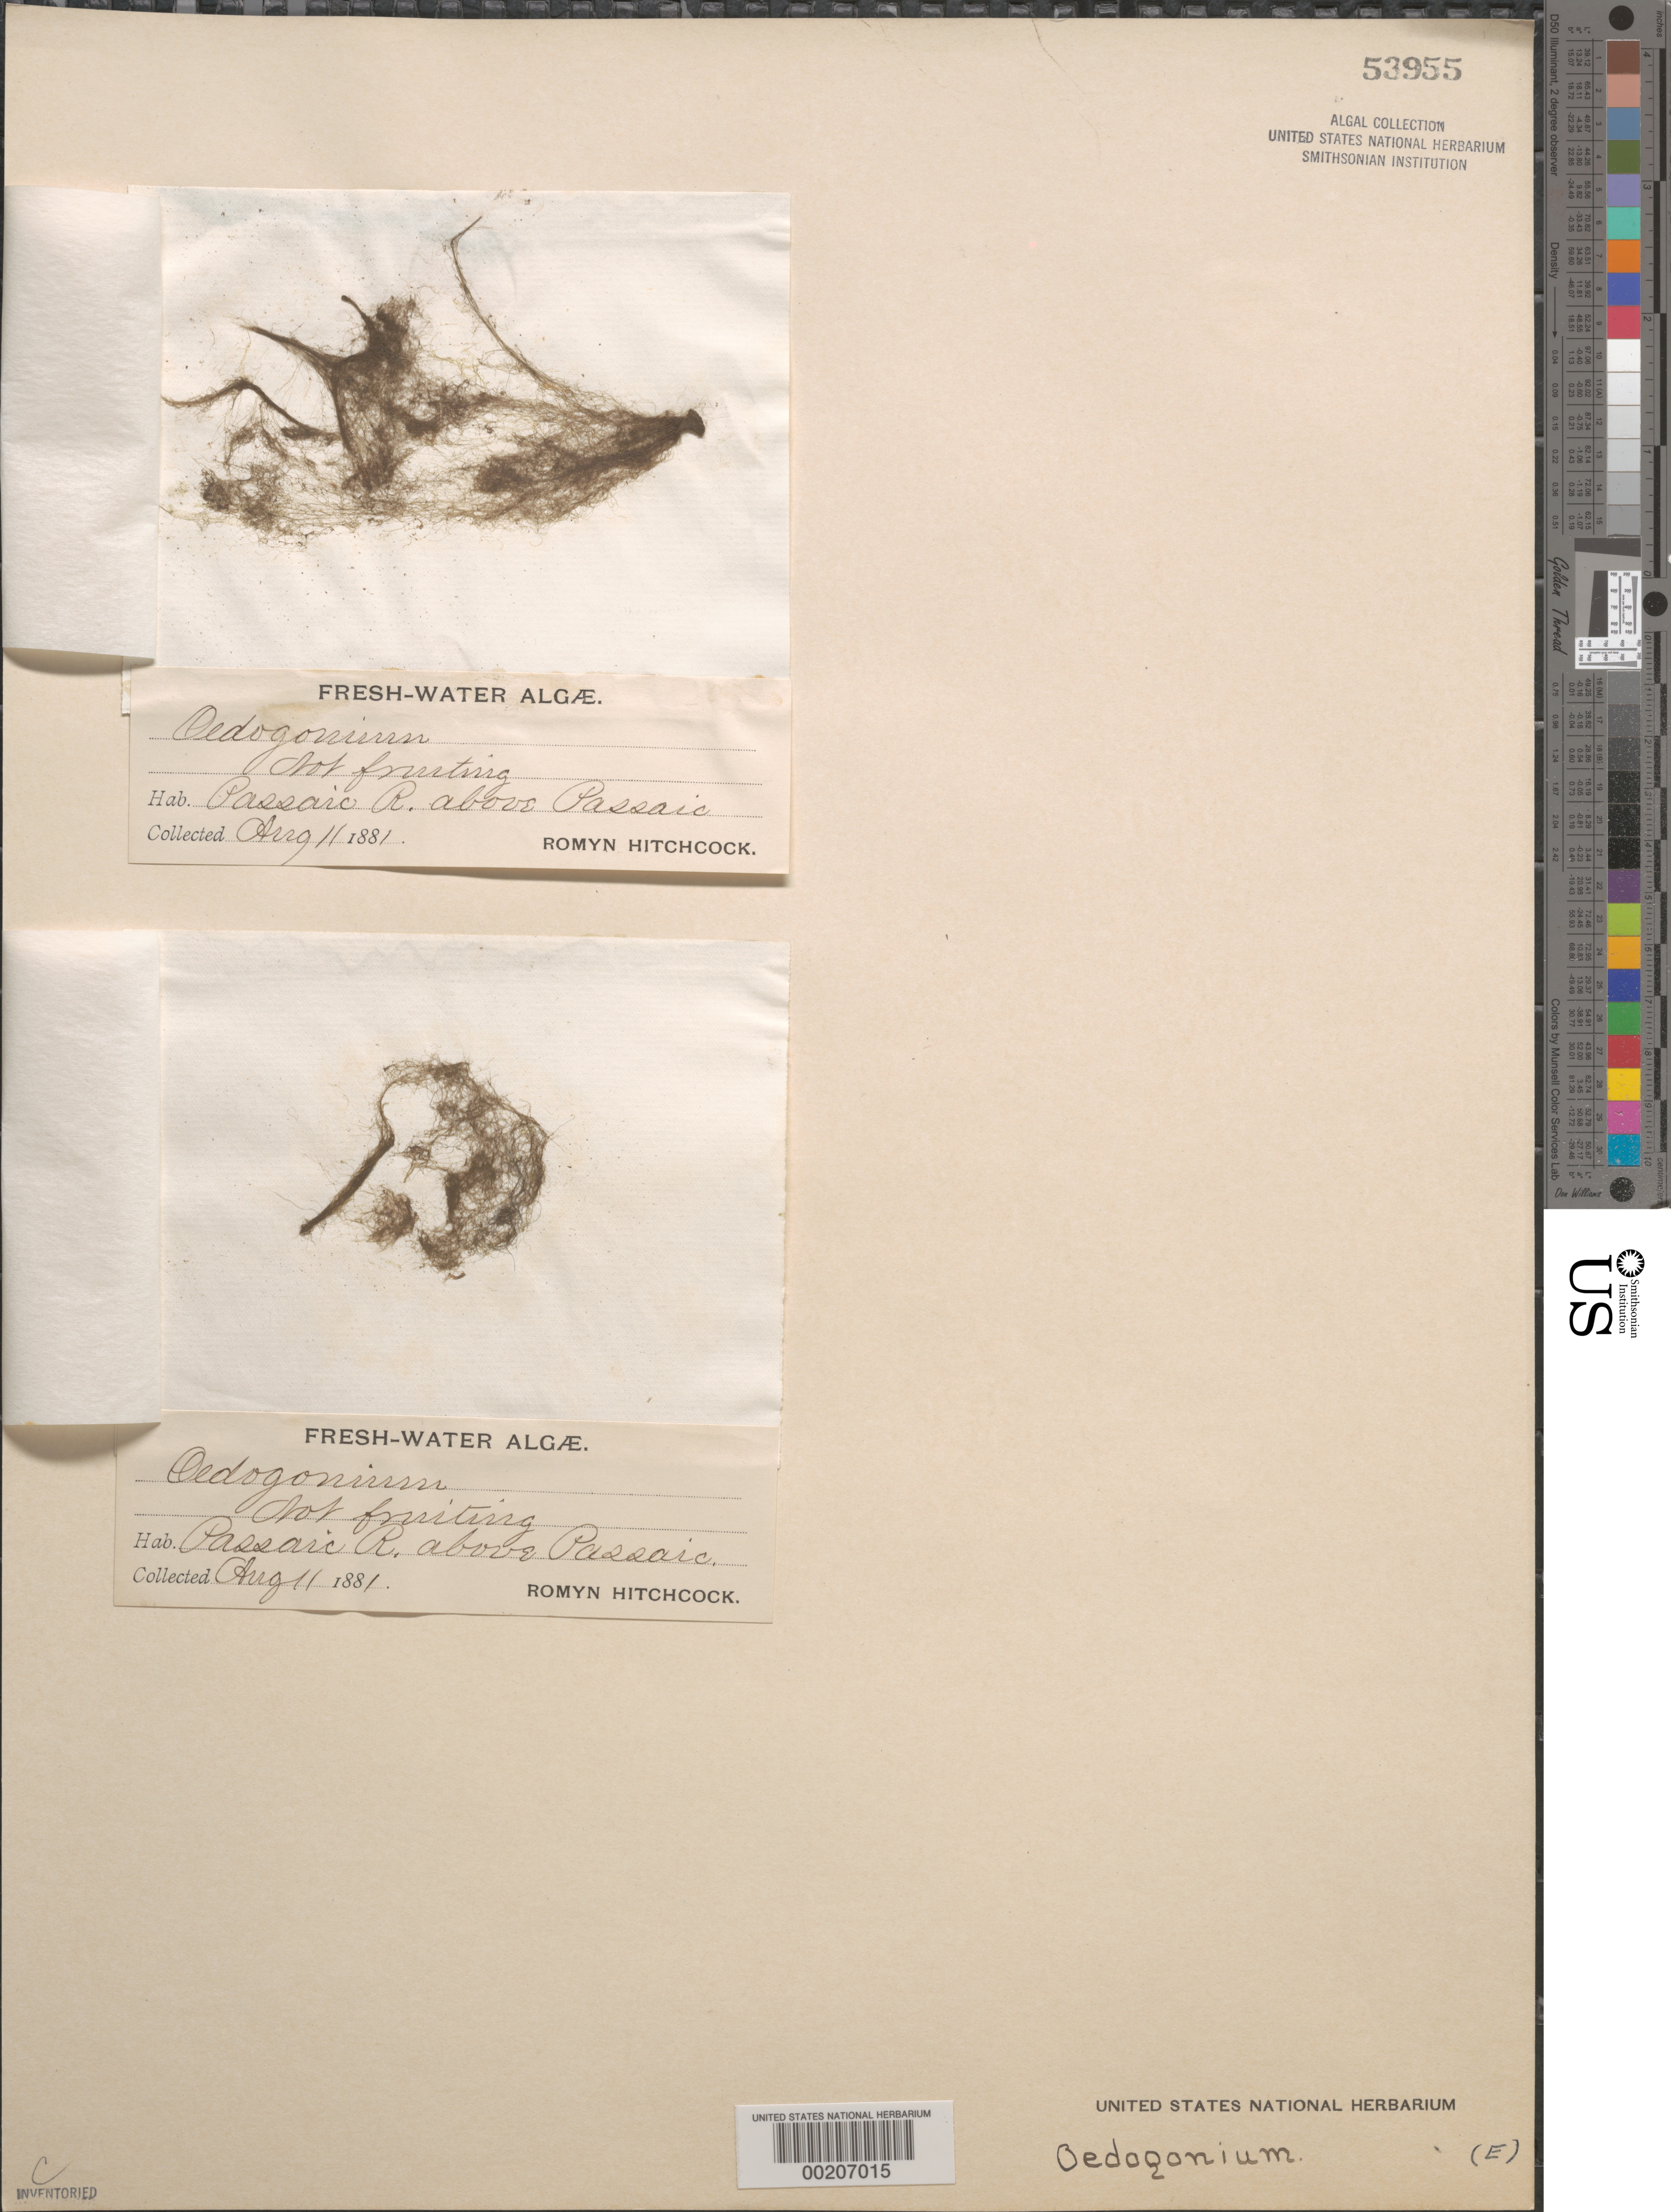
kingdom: Plantae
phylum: Chlorophyta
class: Chlorophyceae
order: Oedogoniales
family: Oedogoniaceae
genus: Oedogonium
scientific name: Oedogonium sp.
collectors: R. Hitchcock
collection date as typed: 11 Aug 1881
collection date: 1881-08-11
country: United States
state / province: New Jersey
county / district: Passaic County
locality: Passaic River above Passaic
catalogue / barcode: US 53955